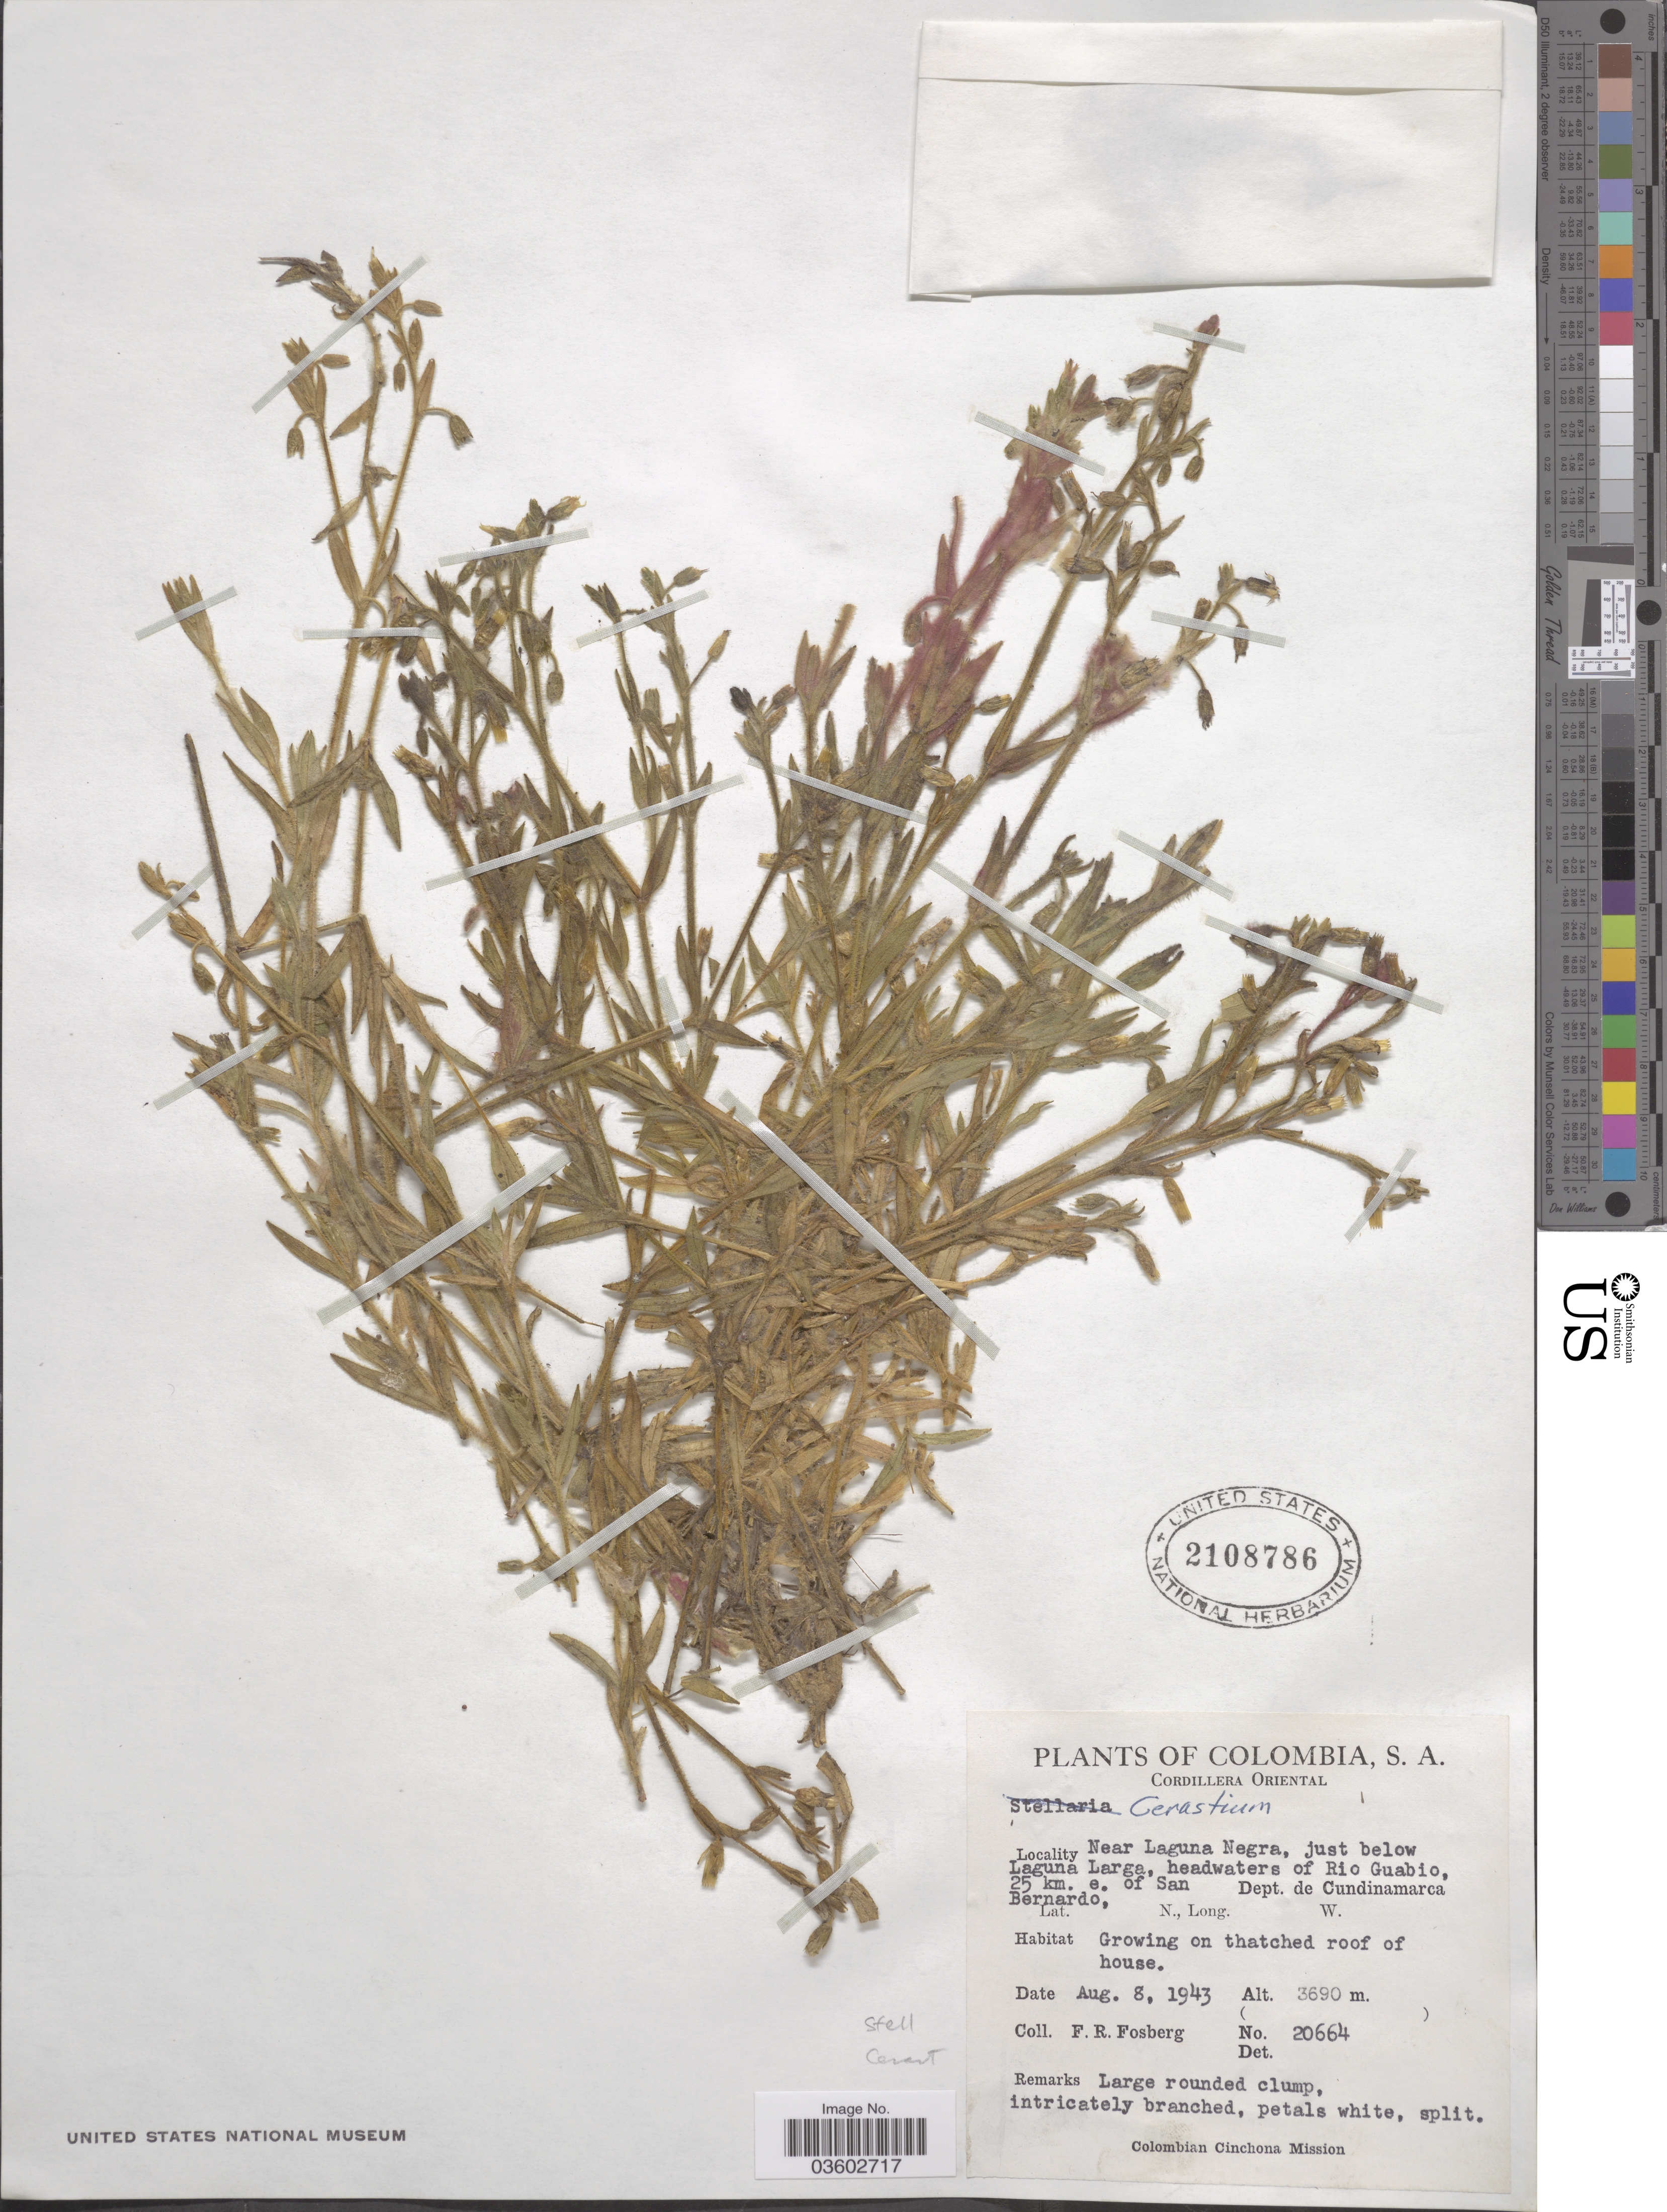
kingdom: Plantae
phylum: Tracheophyta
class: Magnoliopsida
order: Caryophyllales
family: Caryophyllaceae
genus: Cerastium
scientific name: Cerastium sp.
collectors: F. R. Fosberg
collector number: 20664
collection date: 1943-08-08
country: Colombia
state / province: Cundinamarca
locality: Cordillera Oriental. Near Laguna Negra, just below Laguna Larga, headwaters of Rio Guabio, 25 km. e. of San Bernardo, Dept. de Cundinamarca.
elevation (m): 3690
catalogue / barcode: US 2108786